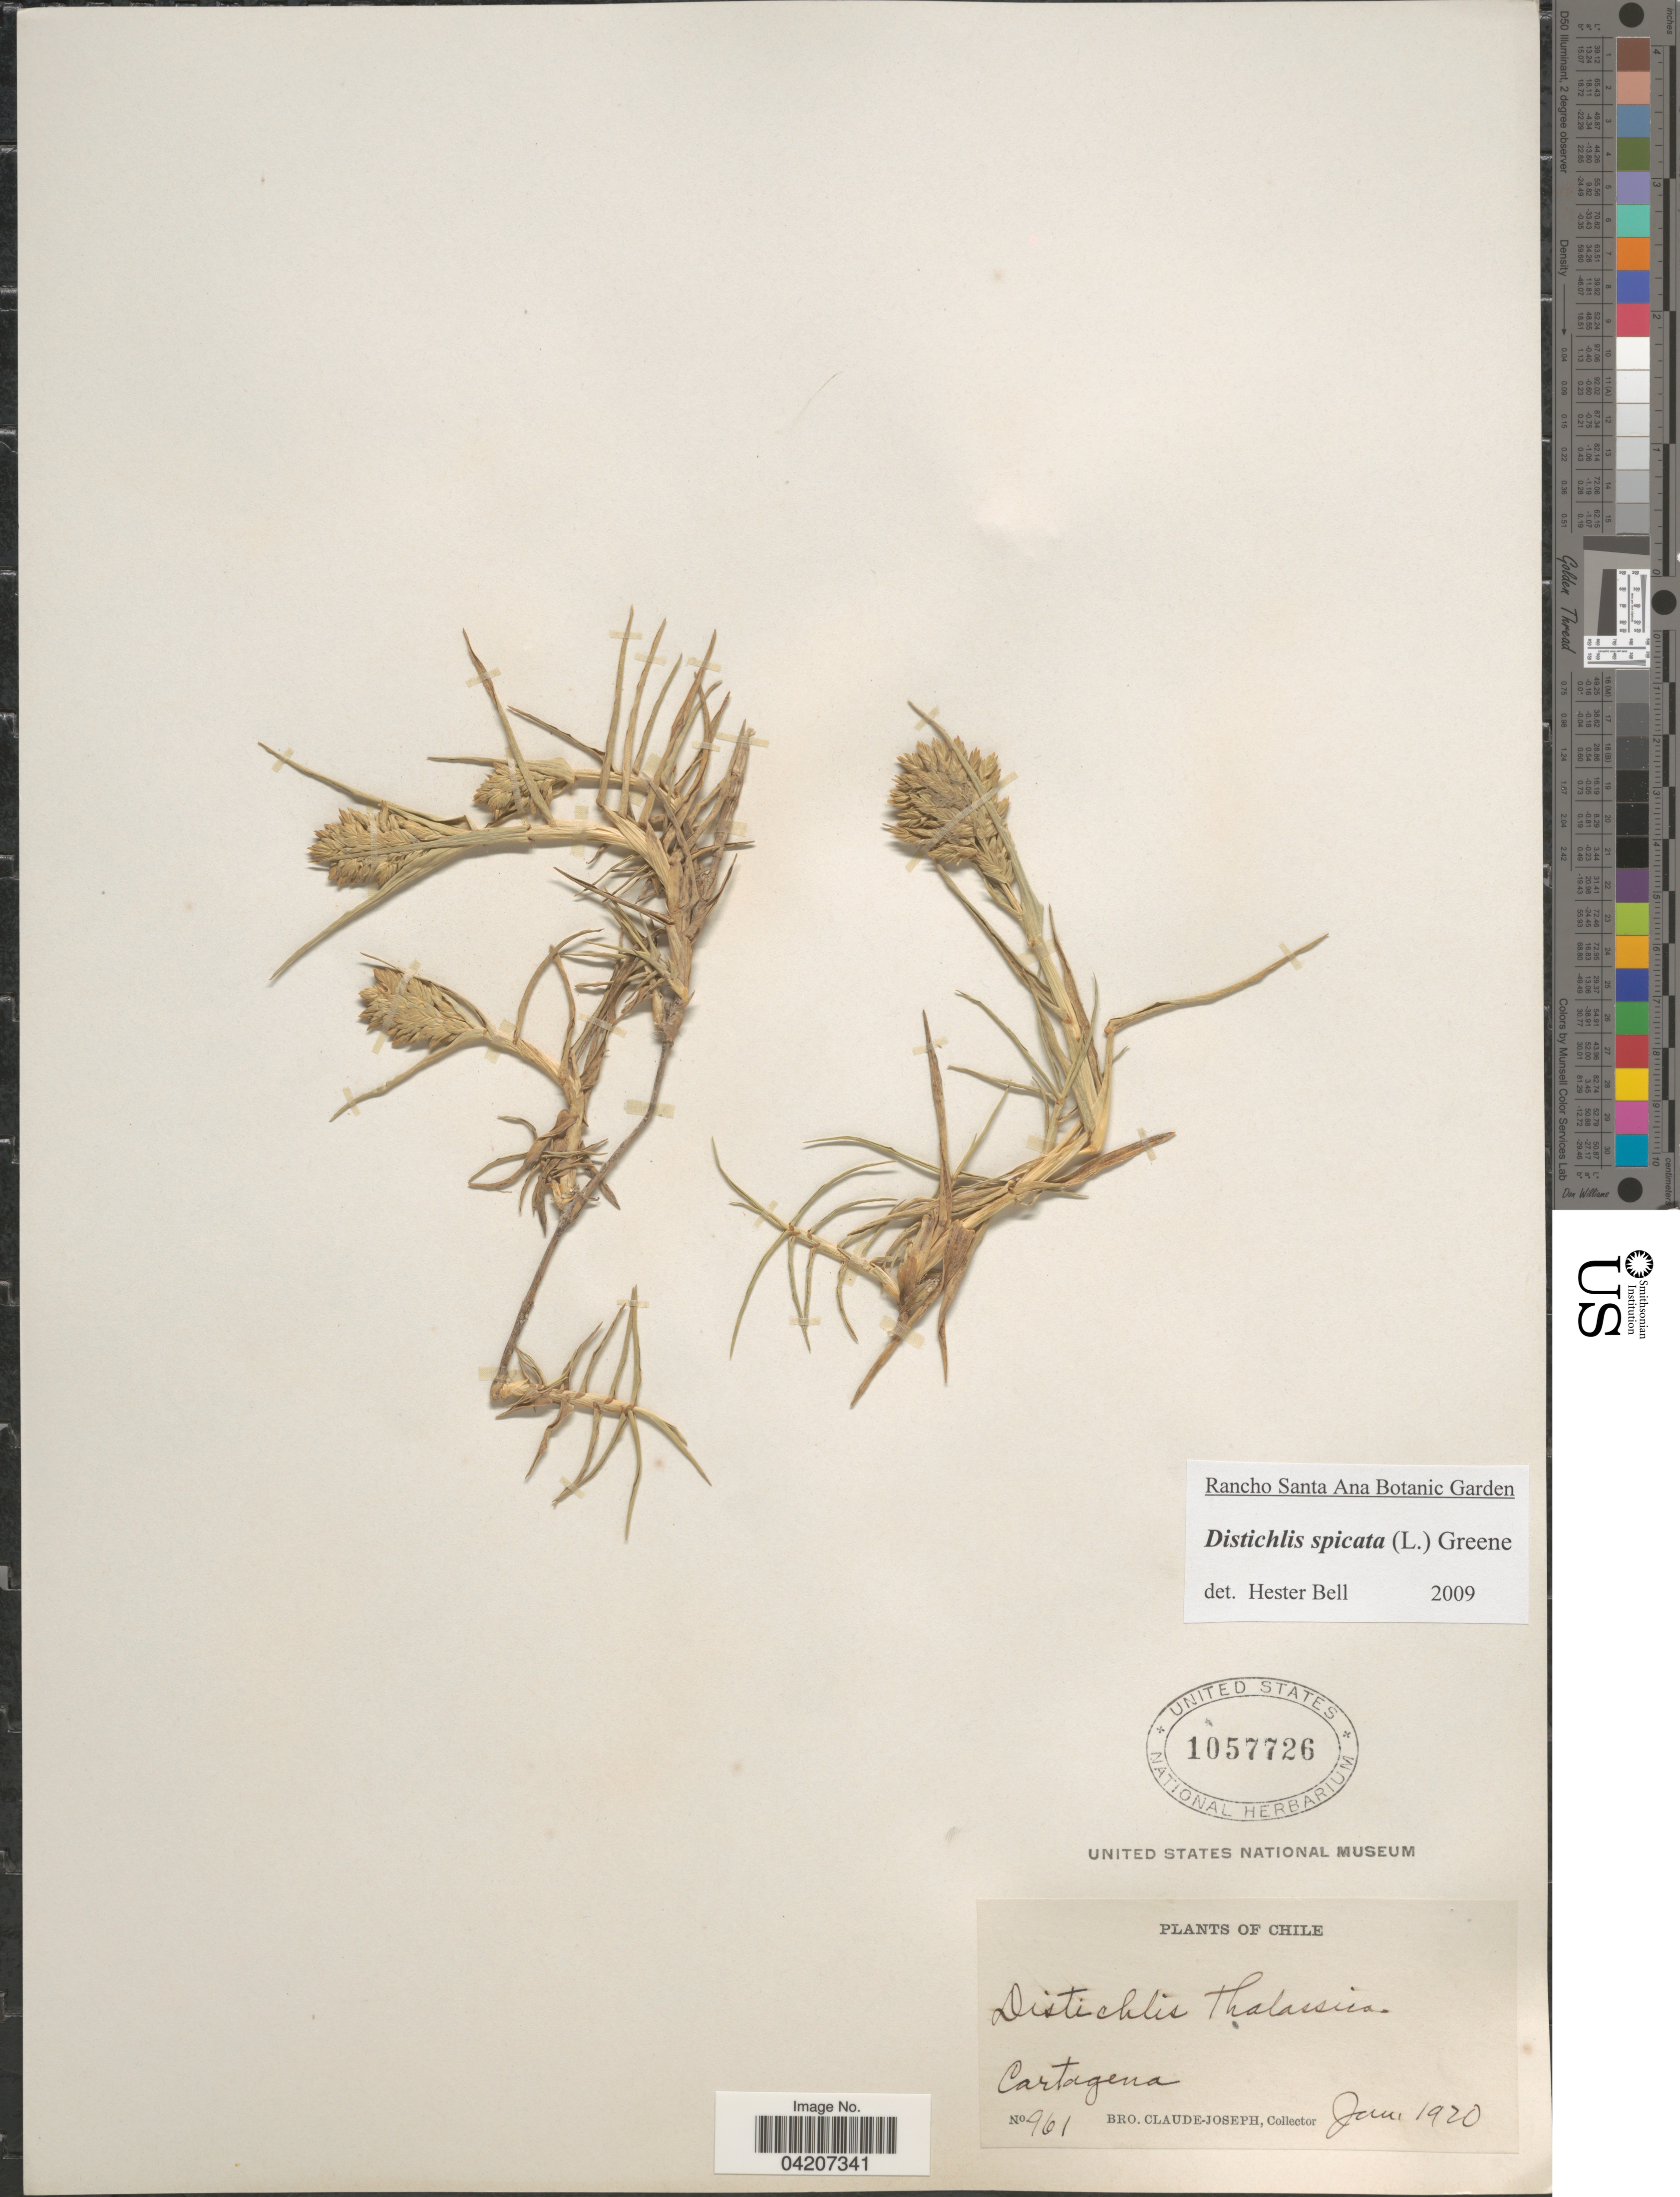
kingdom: Plantae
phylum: Tracheophyta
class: Liliopsida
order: Poales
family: Poaceae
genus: Distichlis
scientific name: Distichlis spicata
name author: (L.) Greene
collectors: Bro. Claude-Joseph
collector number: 961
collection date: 1920-01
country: Chile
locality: Cartagena.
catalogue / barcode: US 1057726